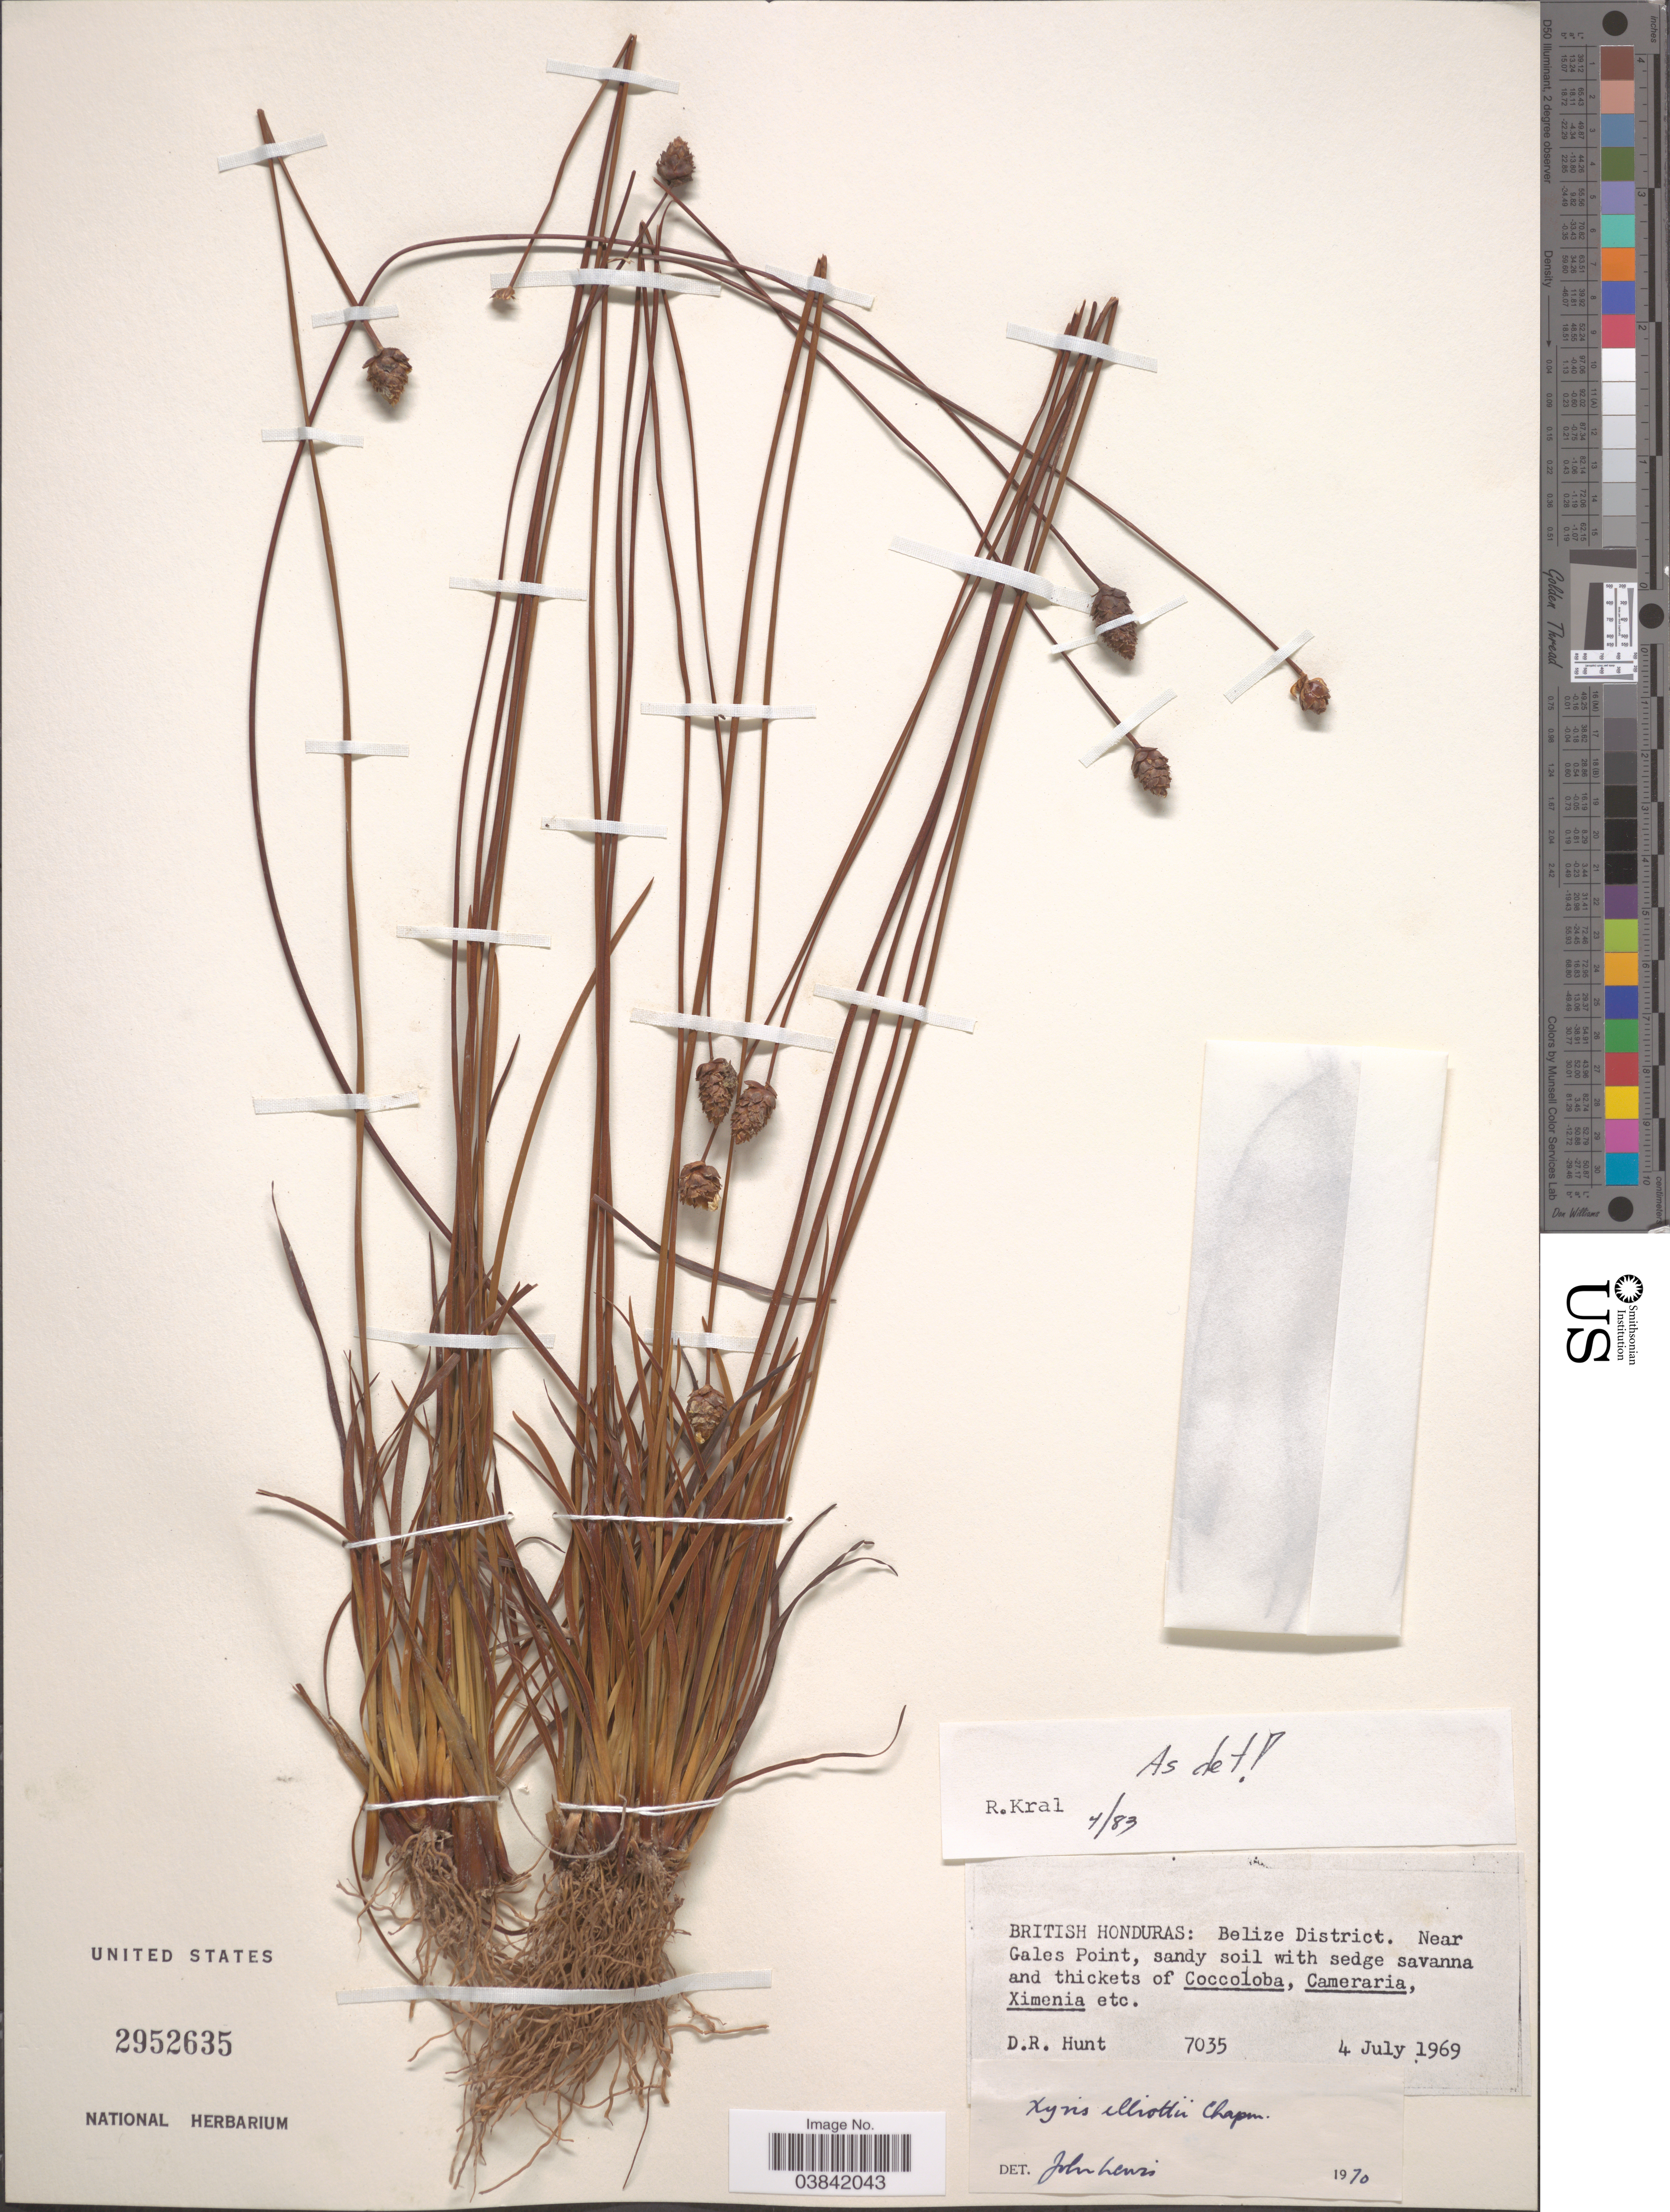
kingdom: Plantae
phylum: Tracheophyta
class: Liliopsida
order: Poales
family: Xyridaceae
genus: Xyris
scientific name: Xyris elliottii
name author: Chapm.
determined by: Naczi, R. F. C.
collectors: D. Hunt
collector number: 7035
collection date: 1969-07-04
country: Belize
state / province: Belize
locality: British Honduras: Belize District. Near Gales Point.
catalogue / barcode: US 2952635